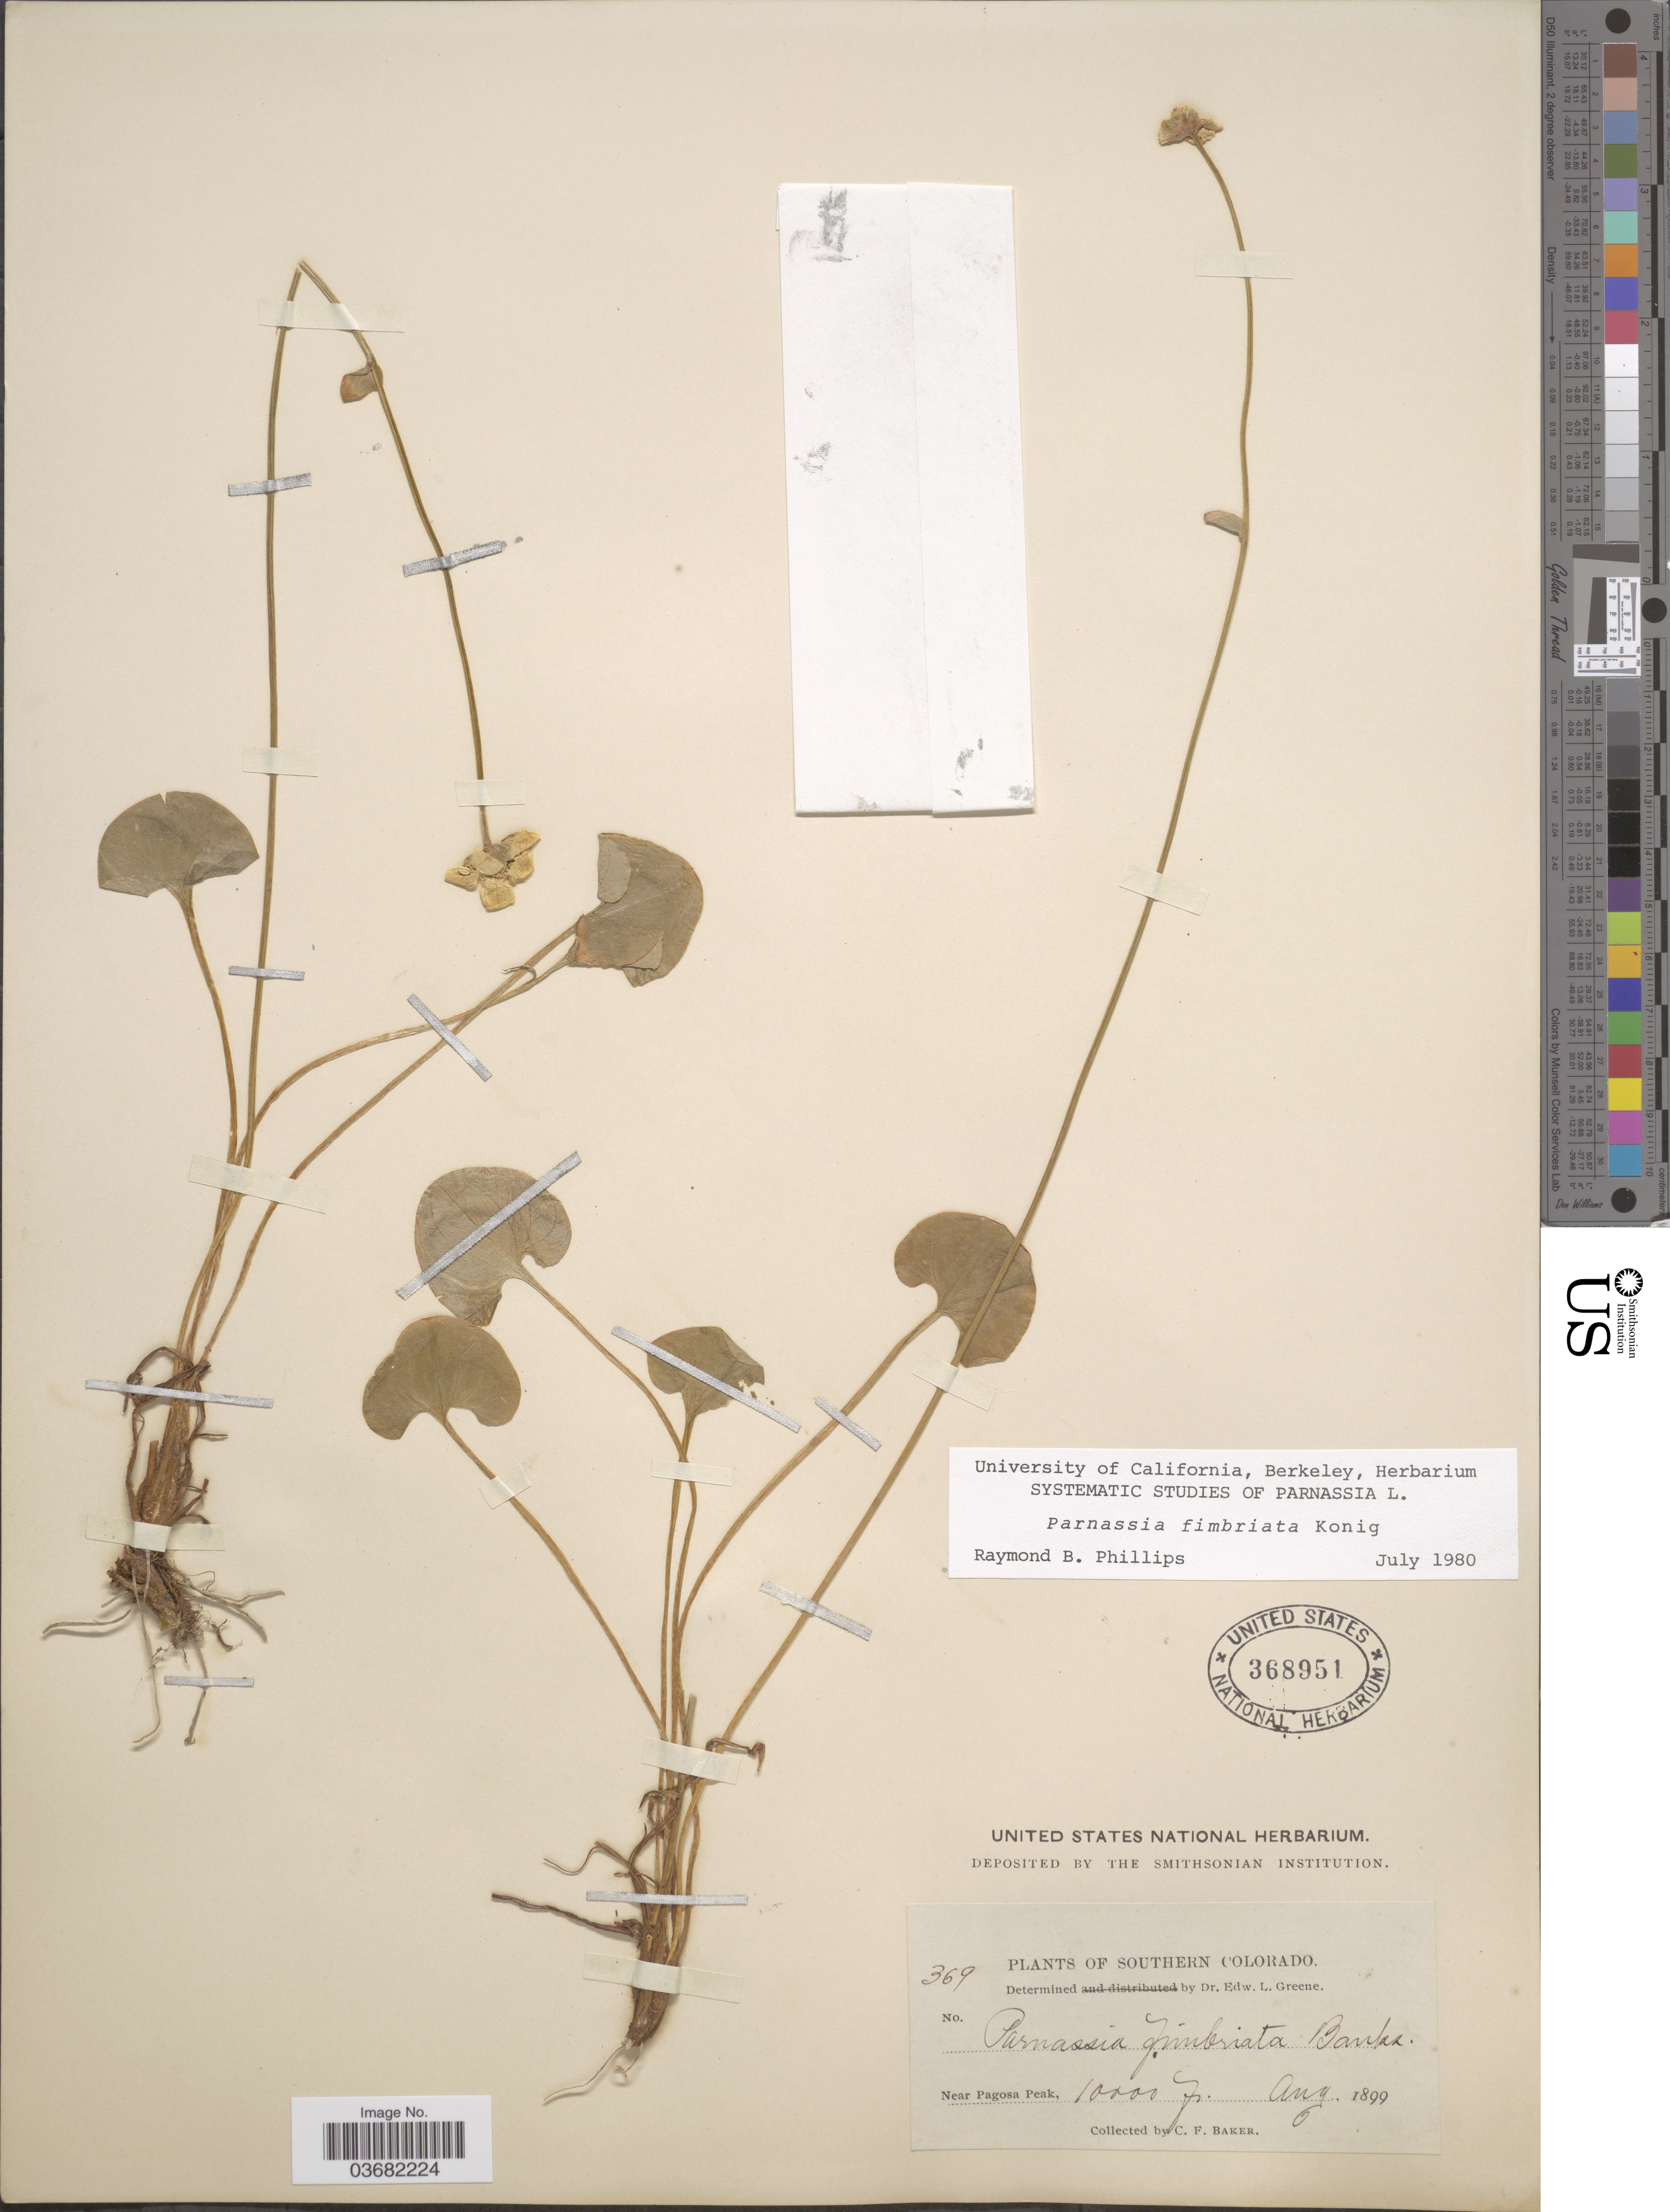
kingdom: Plantae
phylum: Tracheophyta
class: Magnoliopsida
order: Celastrales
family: Parnassiaceae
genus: Parnassia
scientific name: Parnassia fimbriata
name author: K.D. Koenig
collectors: C. F. Baker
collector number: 369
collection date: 1899-08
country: United States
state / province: Colorado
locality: Southern Colorado. Near Pagosa Peak.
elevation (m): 3048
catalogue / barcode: US 368951